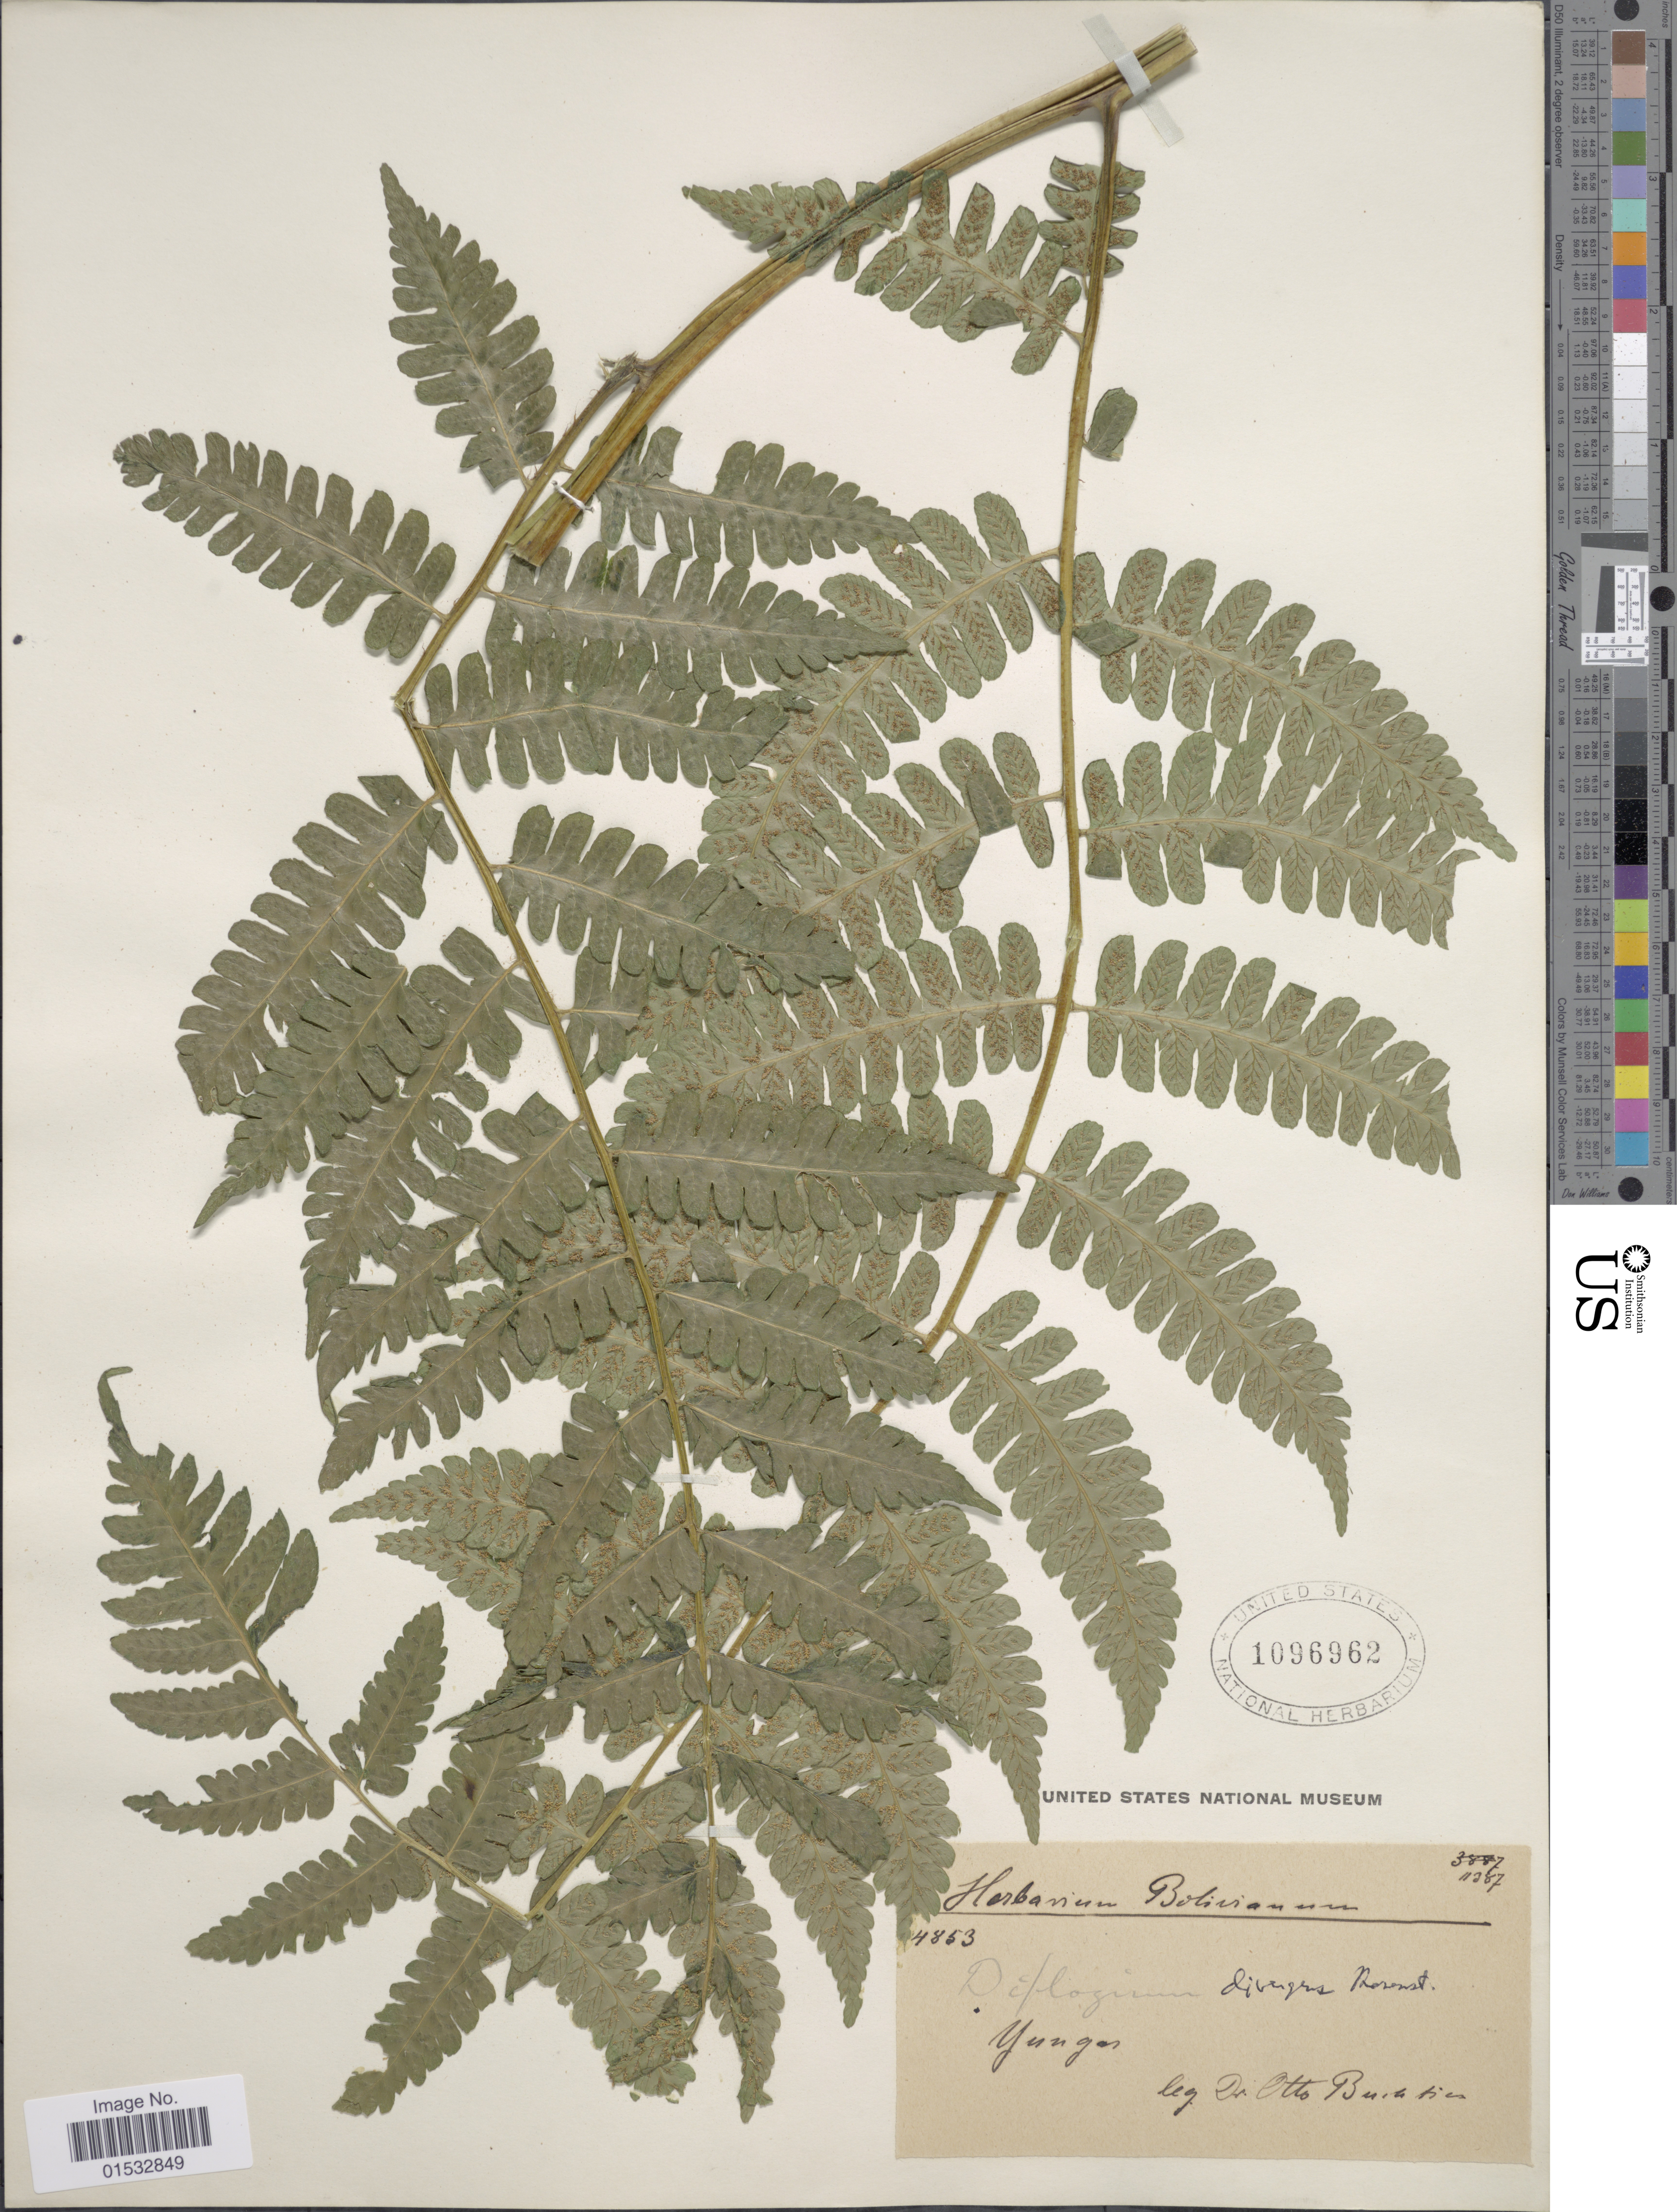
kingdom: Plantae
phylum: Tracheophyta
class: Polypodiopsida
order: Polypodiales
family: Athyriaceae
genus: Diplazium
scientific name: Diplazium divergens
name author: Rosenst.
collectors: O. Buchtien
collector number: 4853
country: Bolivia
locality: Tungas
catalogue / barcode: US 1096962